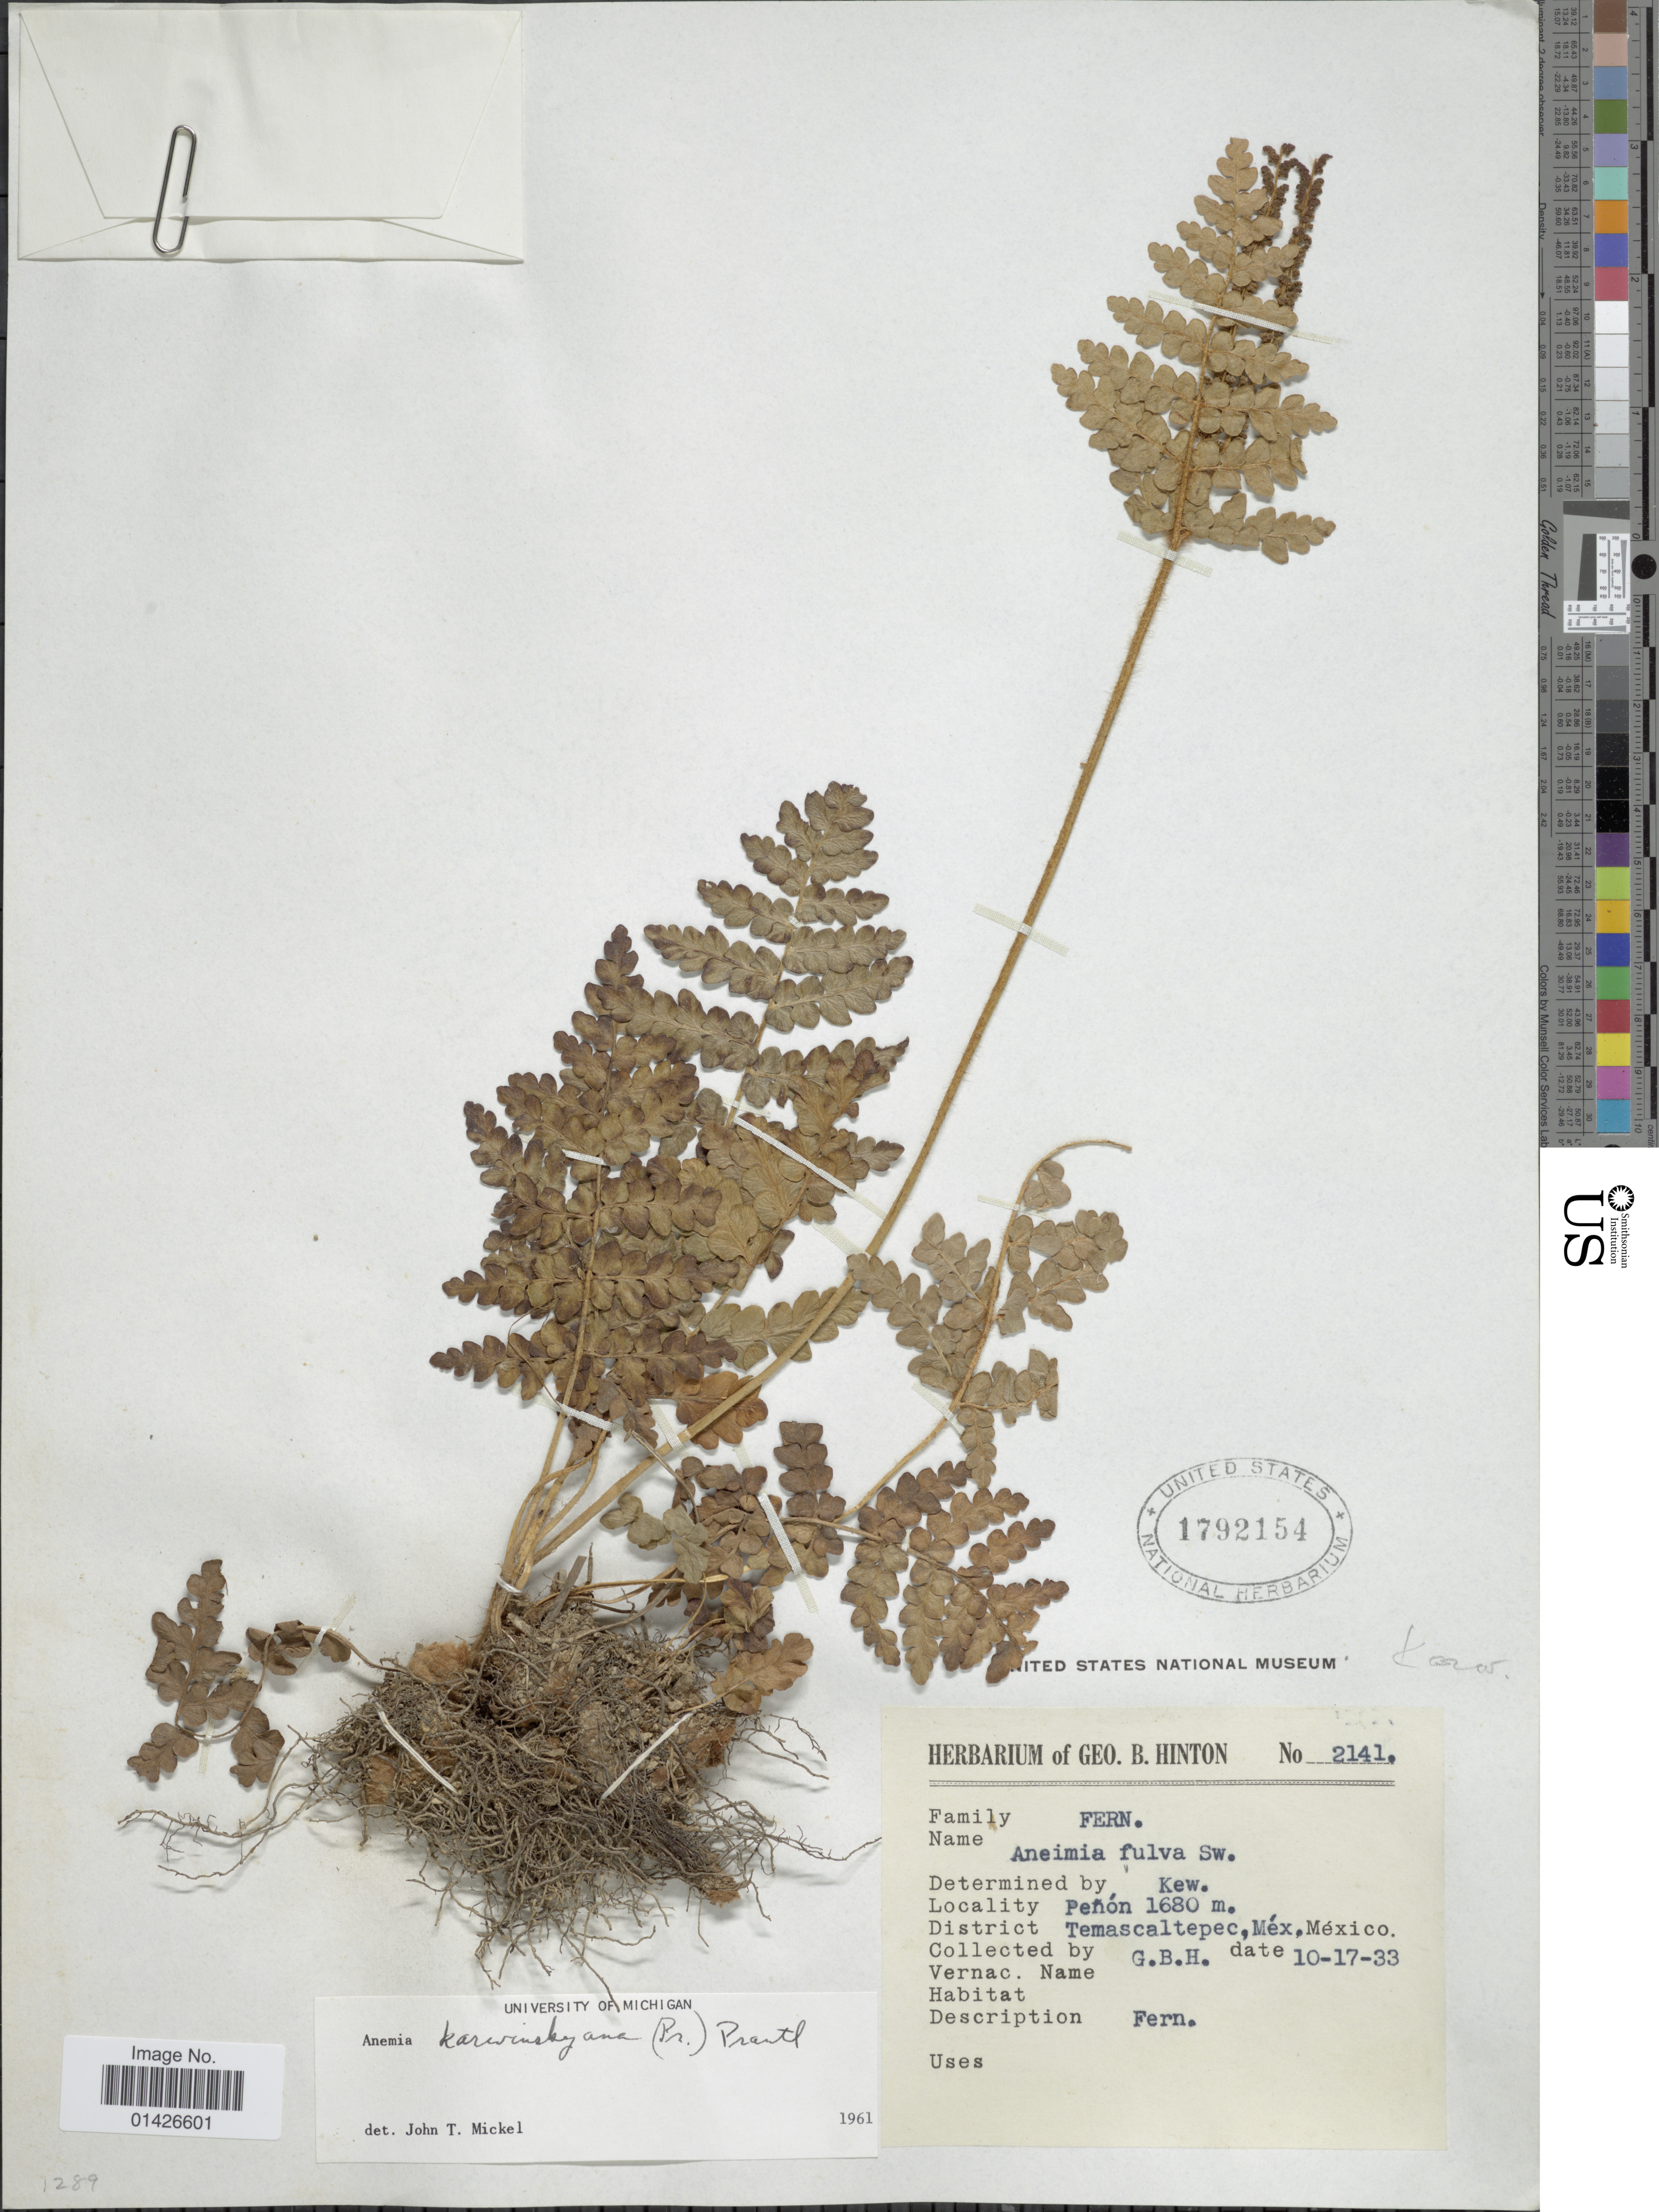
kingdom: Plantae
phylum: Tracheophyta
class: Polypodiopsida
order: Schizaeales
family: Anemiaceae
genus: Anemia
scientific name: Anemia karwinskyana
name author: (C. Presl) Prantl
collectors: G. B. Hinton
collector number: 2141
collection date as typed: Transcribed d/m/y: 17/10/33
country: Mexico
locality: Penón, District Temascaltepec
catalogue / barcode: US 1792154